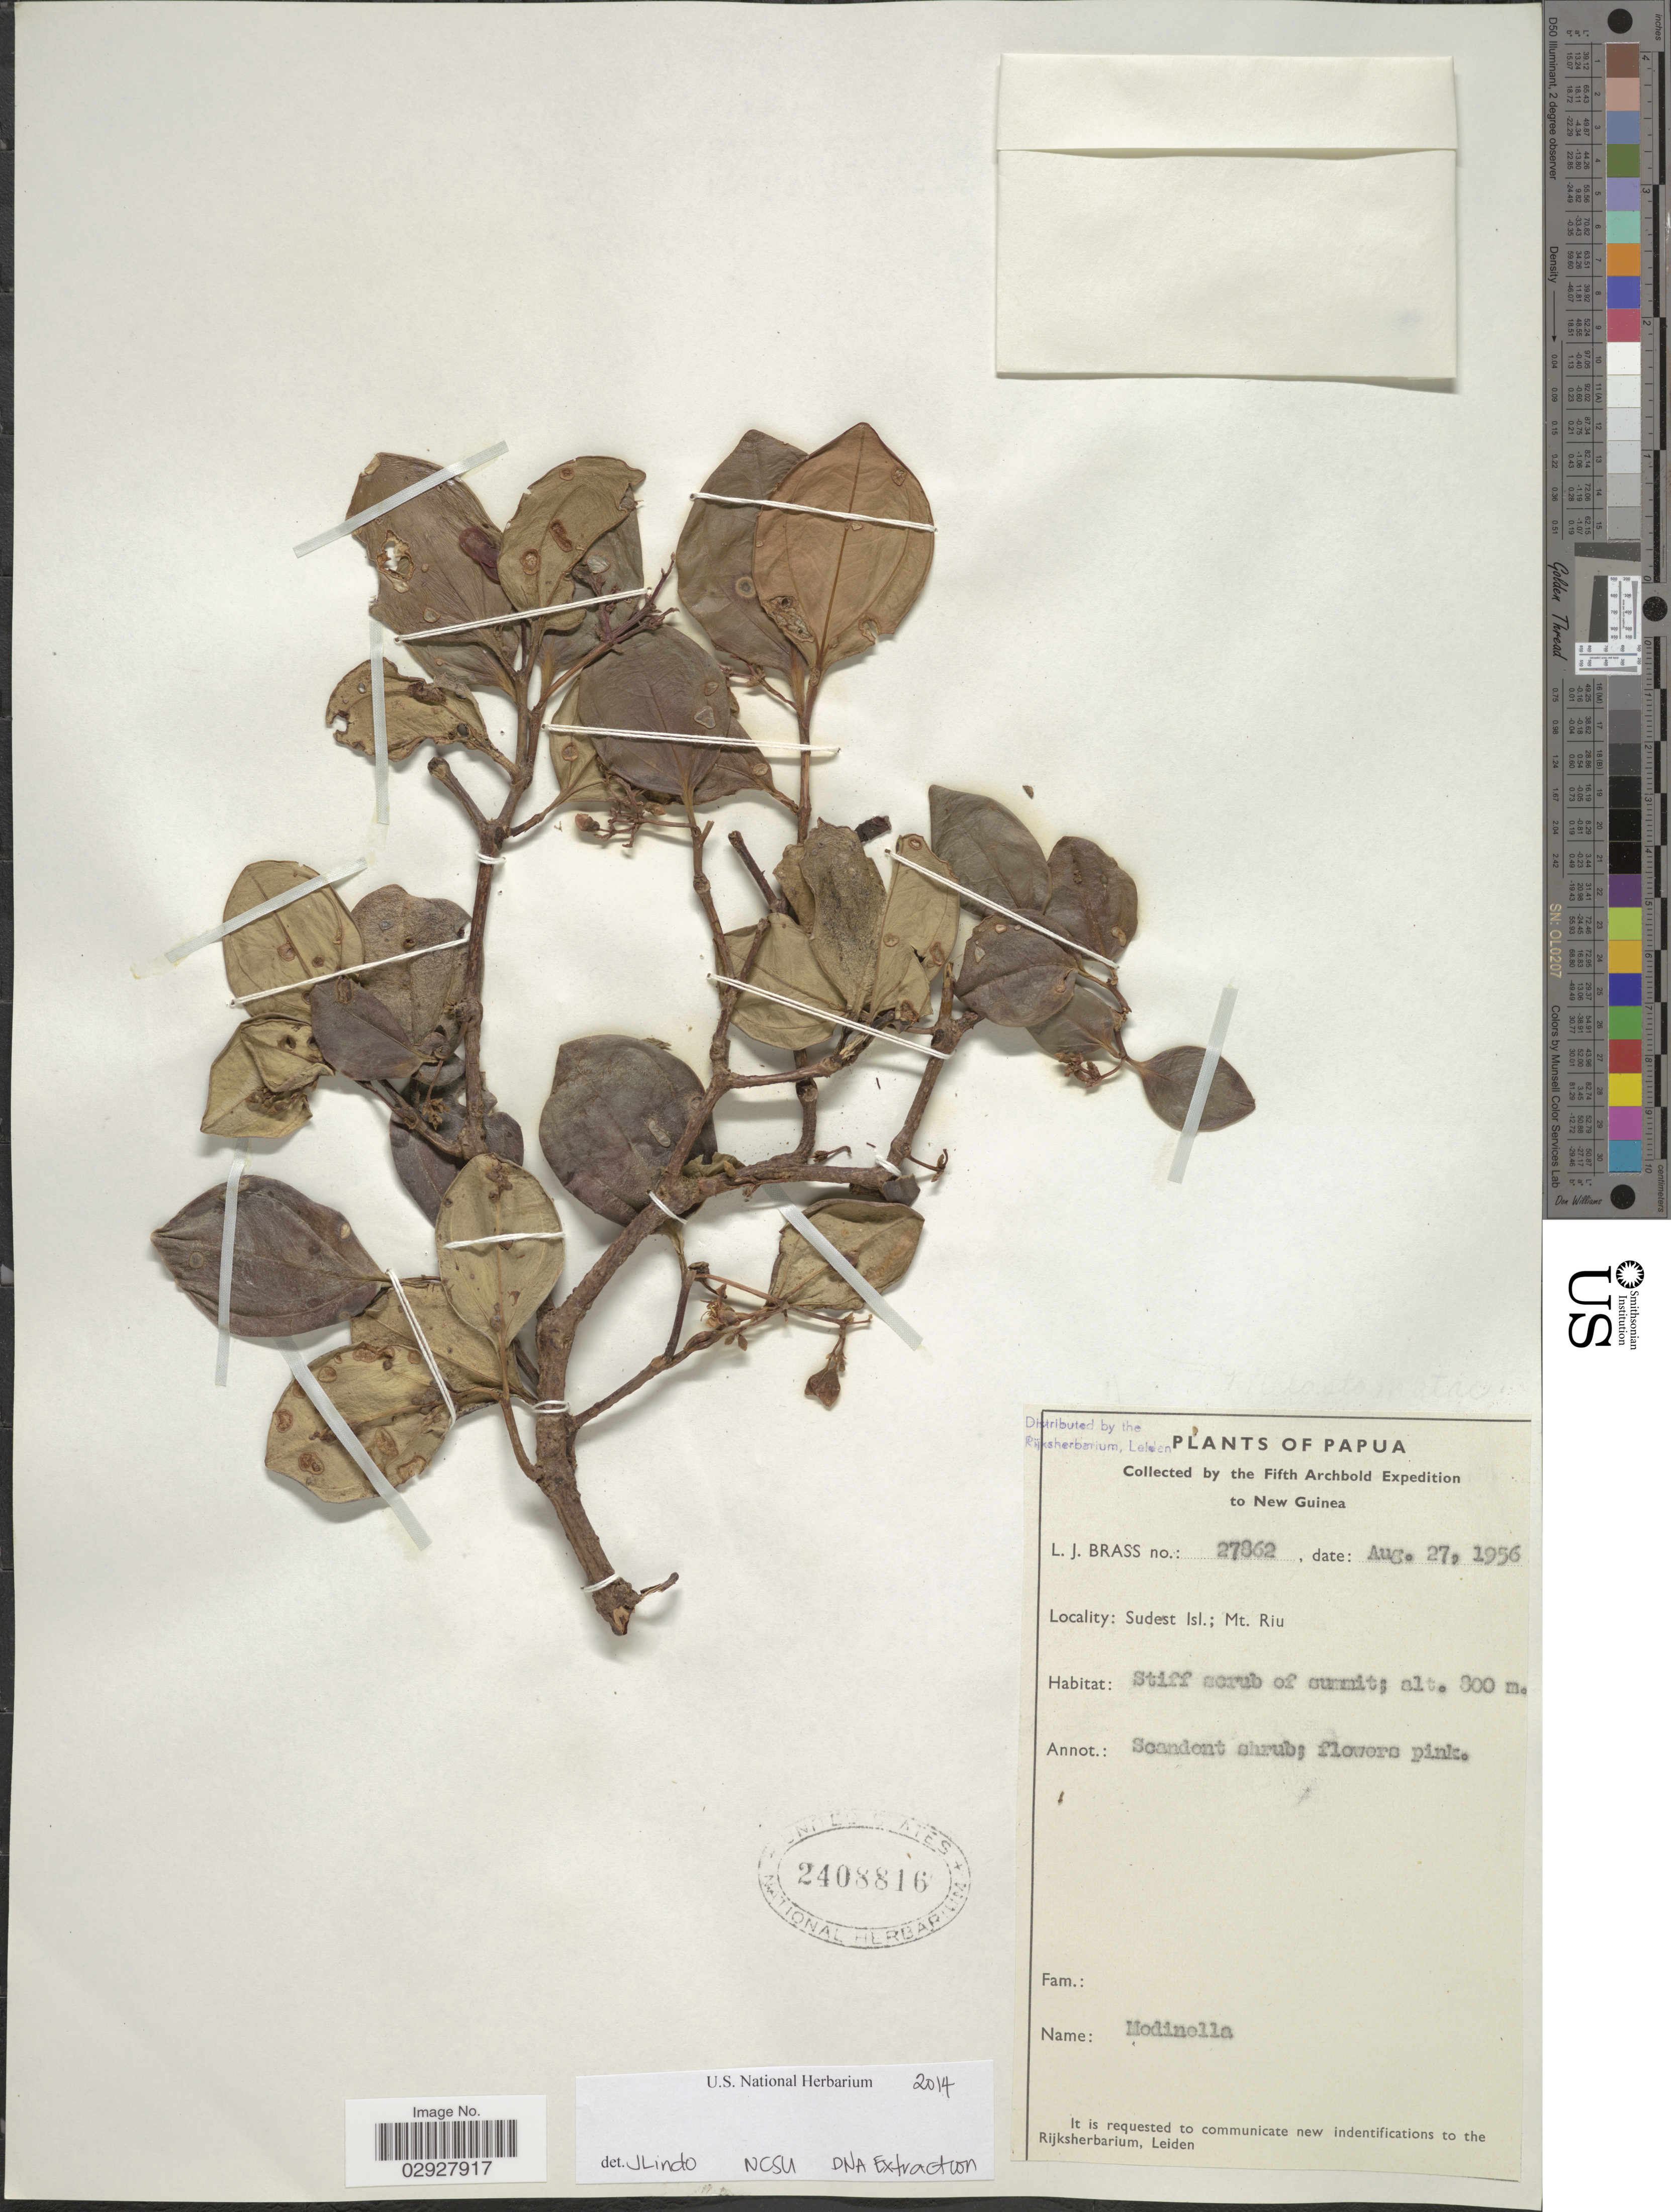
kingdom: Plantae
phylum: Tracheophyta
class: Magnoliopsida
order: Myrtales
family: Melastomataceae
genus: Medinilla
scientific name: Medinilla sp.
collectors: L. J. Brass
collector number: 27862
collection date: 1956-08-27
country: Papua New Guinea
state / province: Milne Bay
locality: Papua, Sudest Isl.; Mt. Riu.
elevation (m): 800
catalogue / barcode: US 2408816